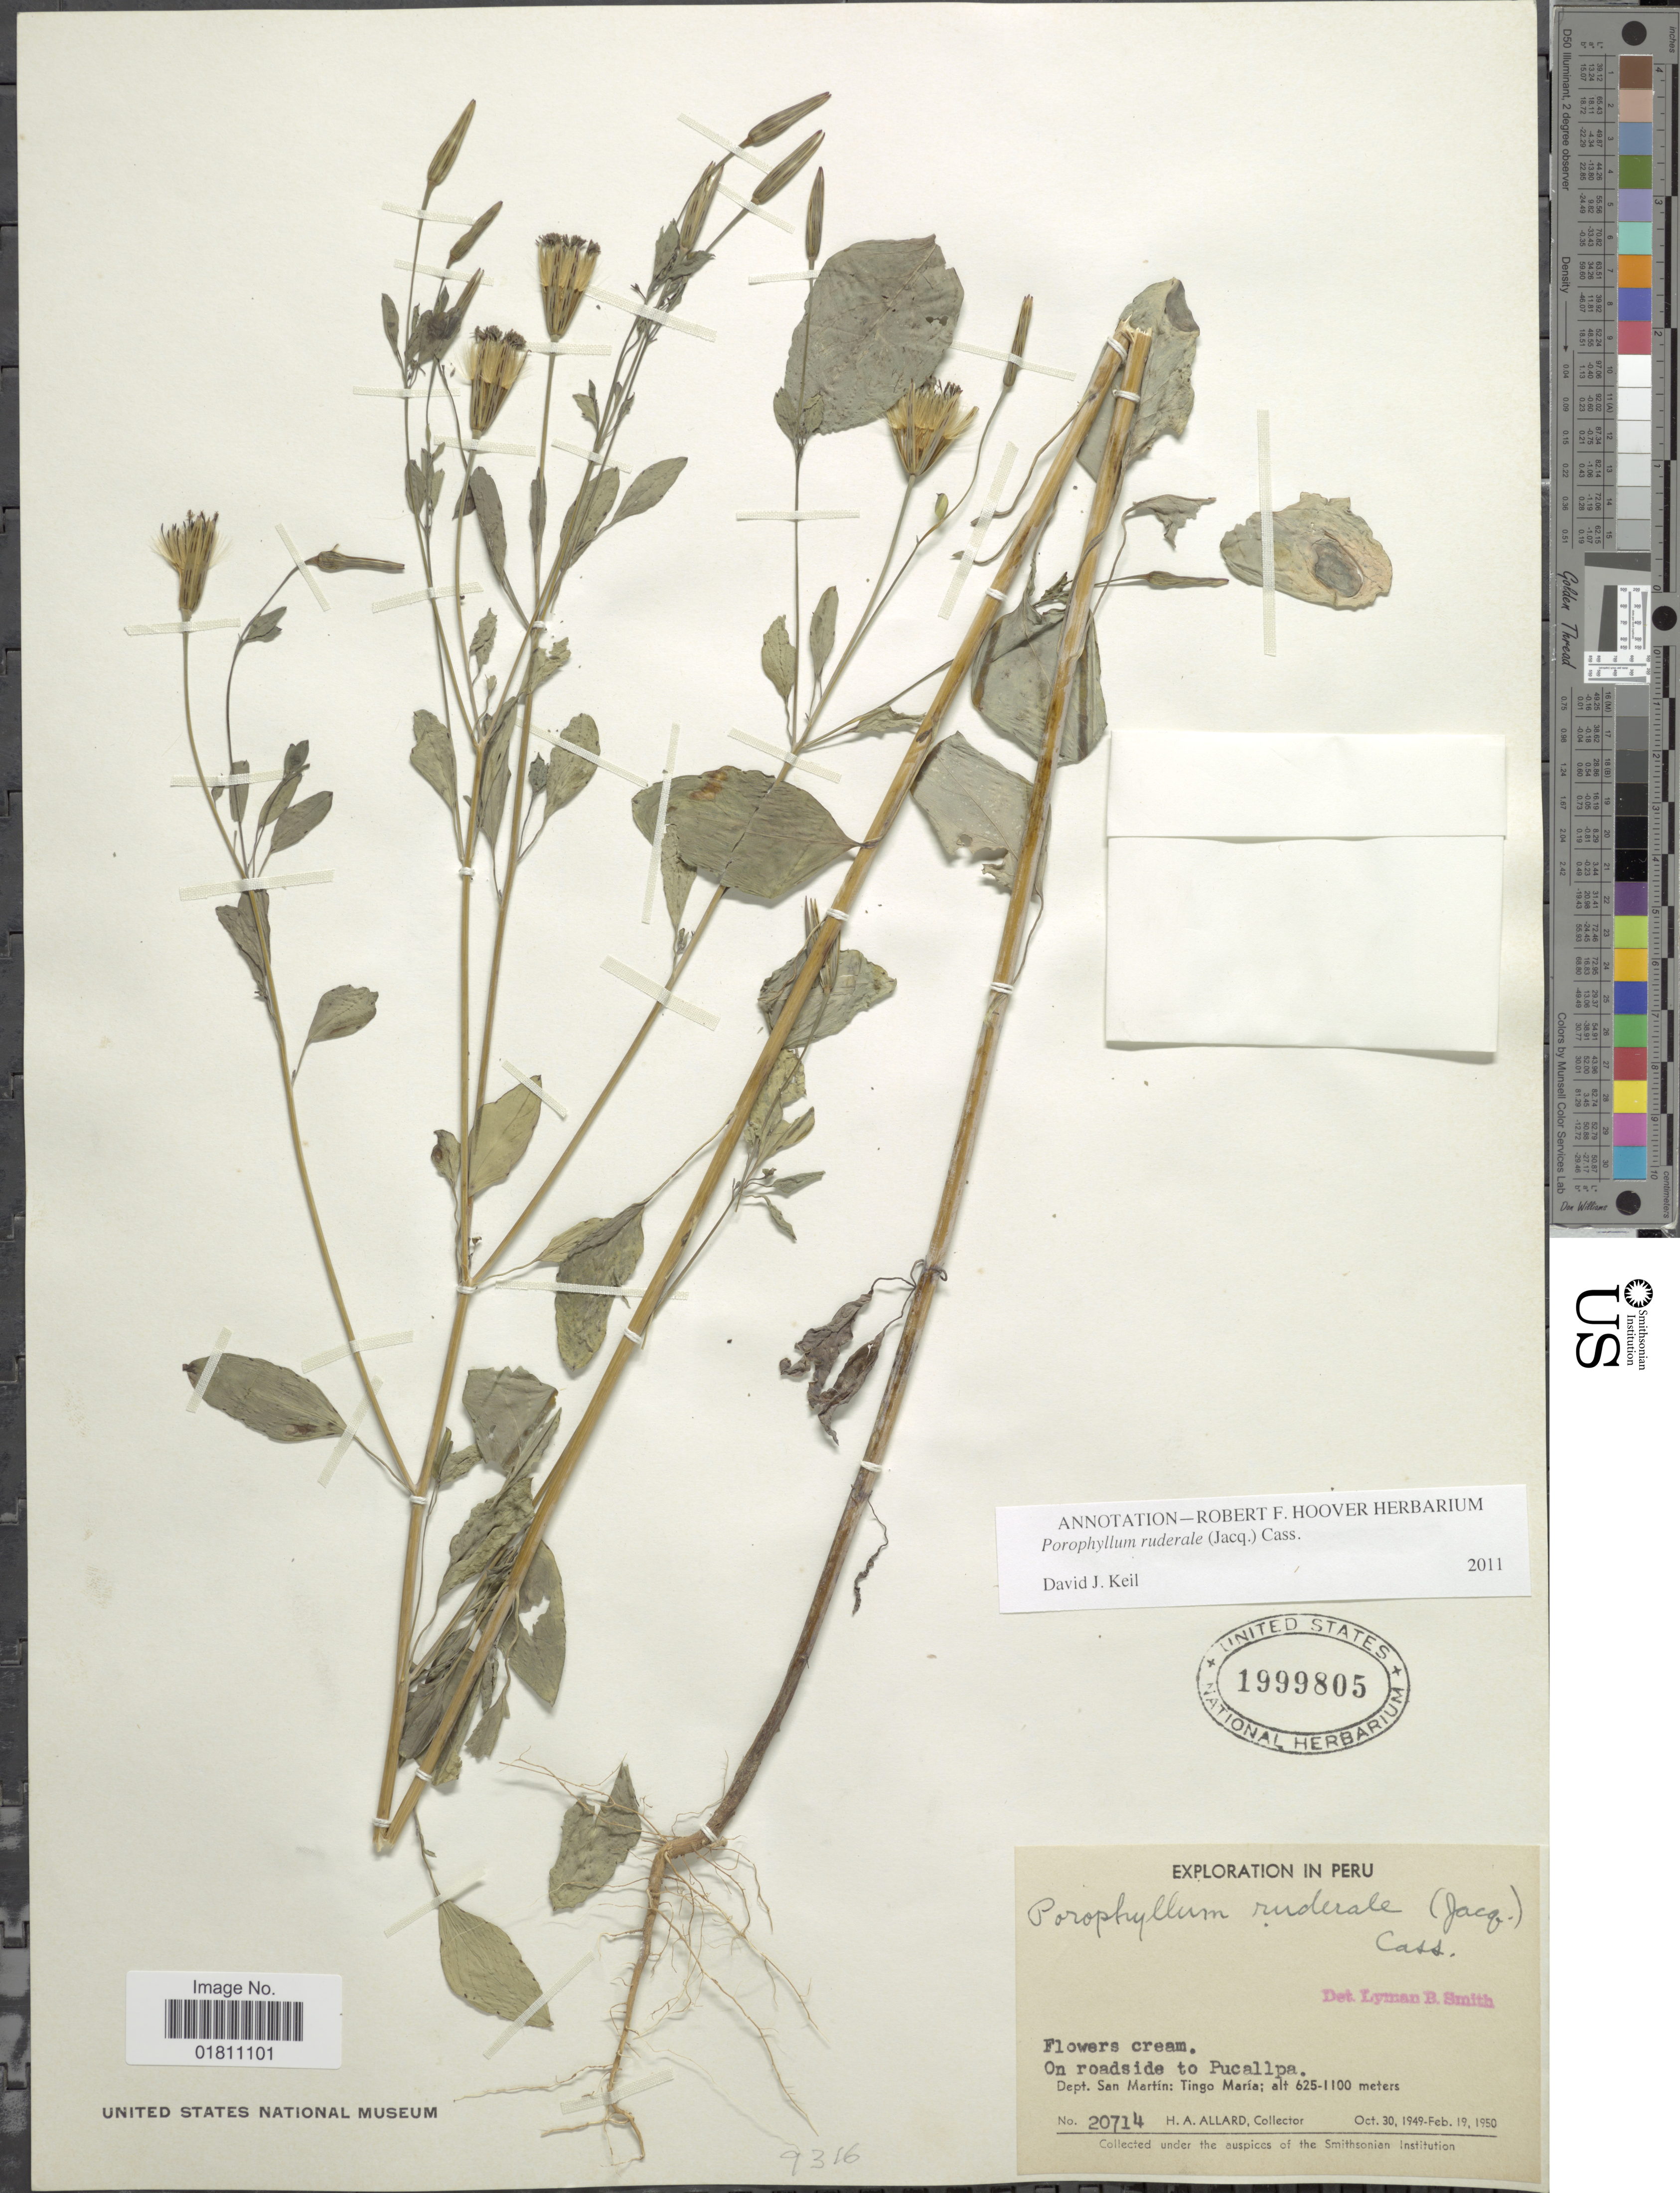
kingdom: Plantae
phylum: Tracheophyta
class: Magnoliopsida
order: Asterales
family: Asteraceae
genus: Porophyllum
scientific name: Porophyllum ruderale subsp. ruderale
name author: (Jacq.) Cass.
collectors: H. A. Allard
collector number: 20714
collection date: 1949-10-30/1950-02-19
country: Peru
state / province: San Martín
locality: On roadside to Pucallpa, Dept. San Martin: Tingo María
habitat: on roadside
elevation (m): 625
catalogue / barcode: US 1999805